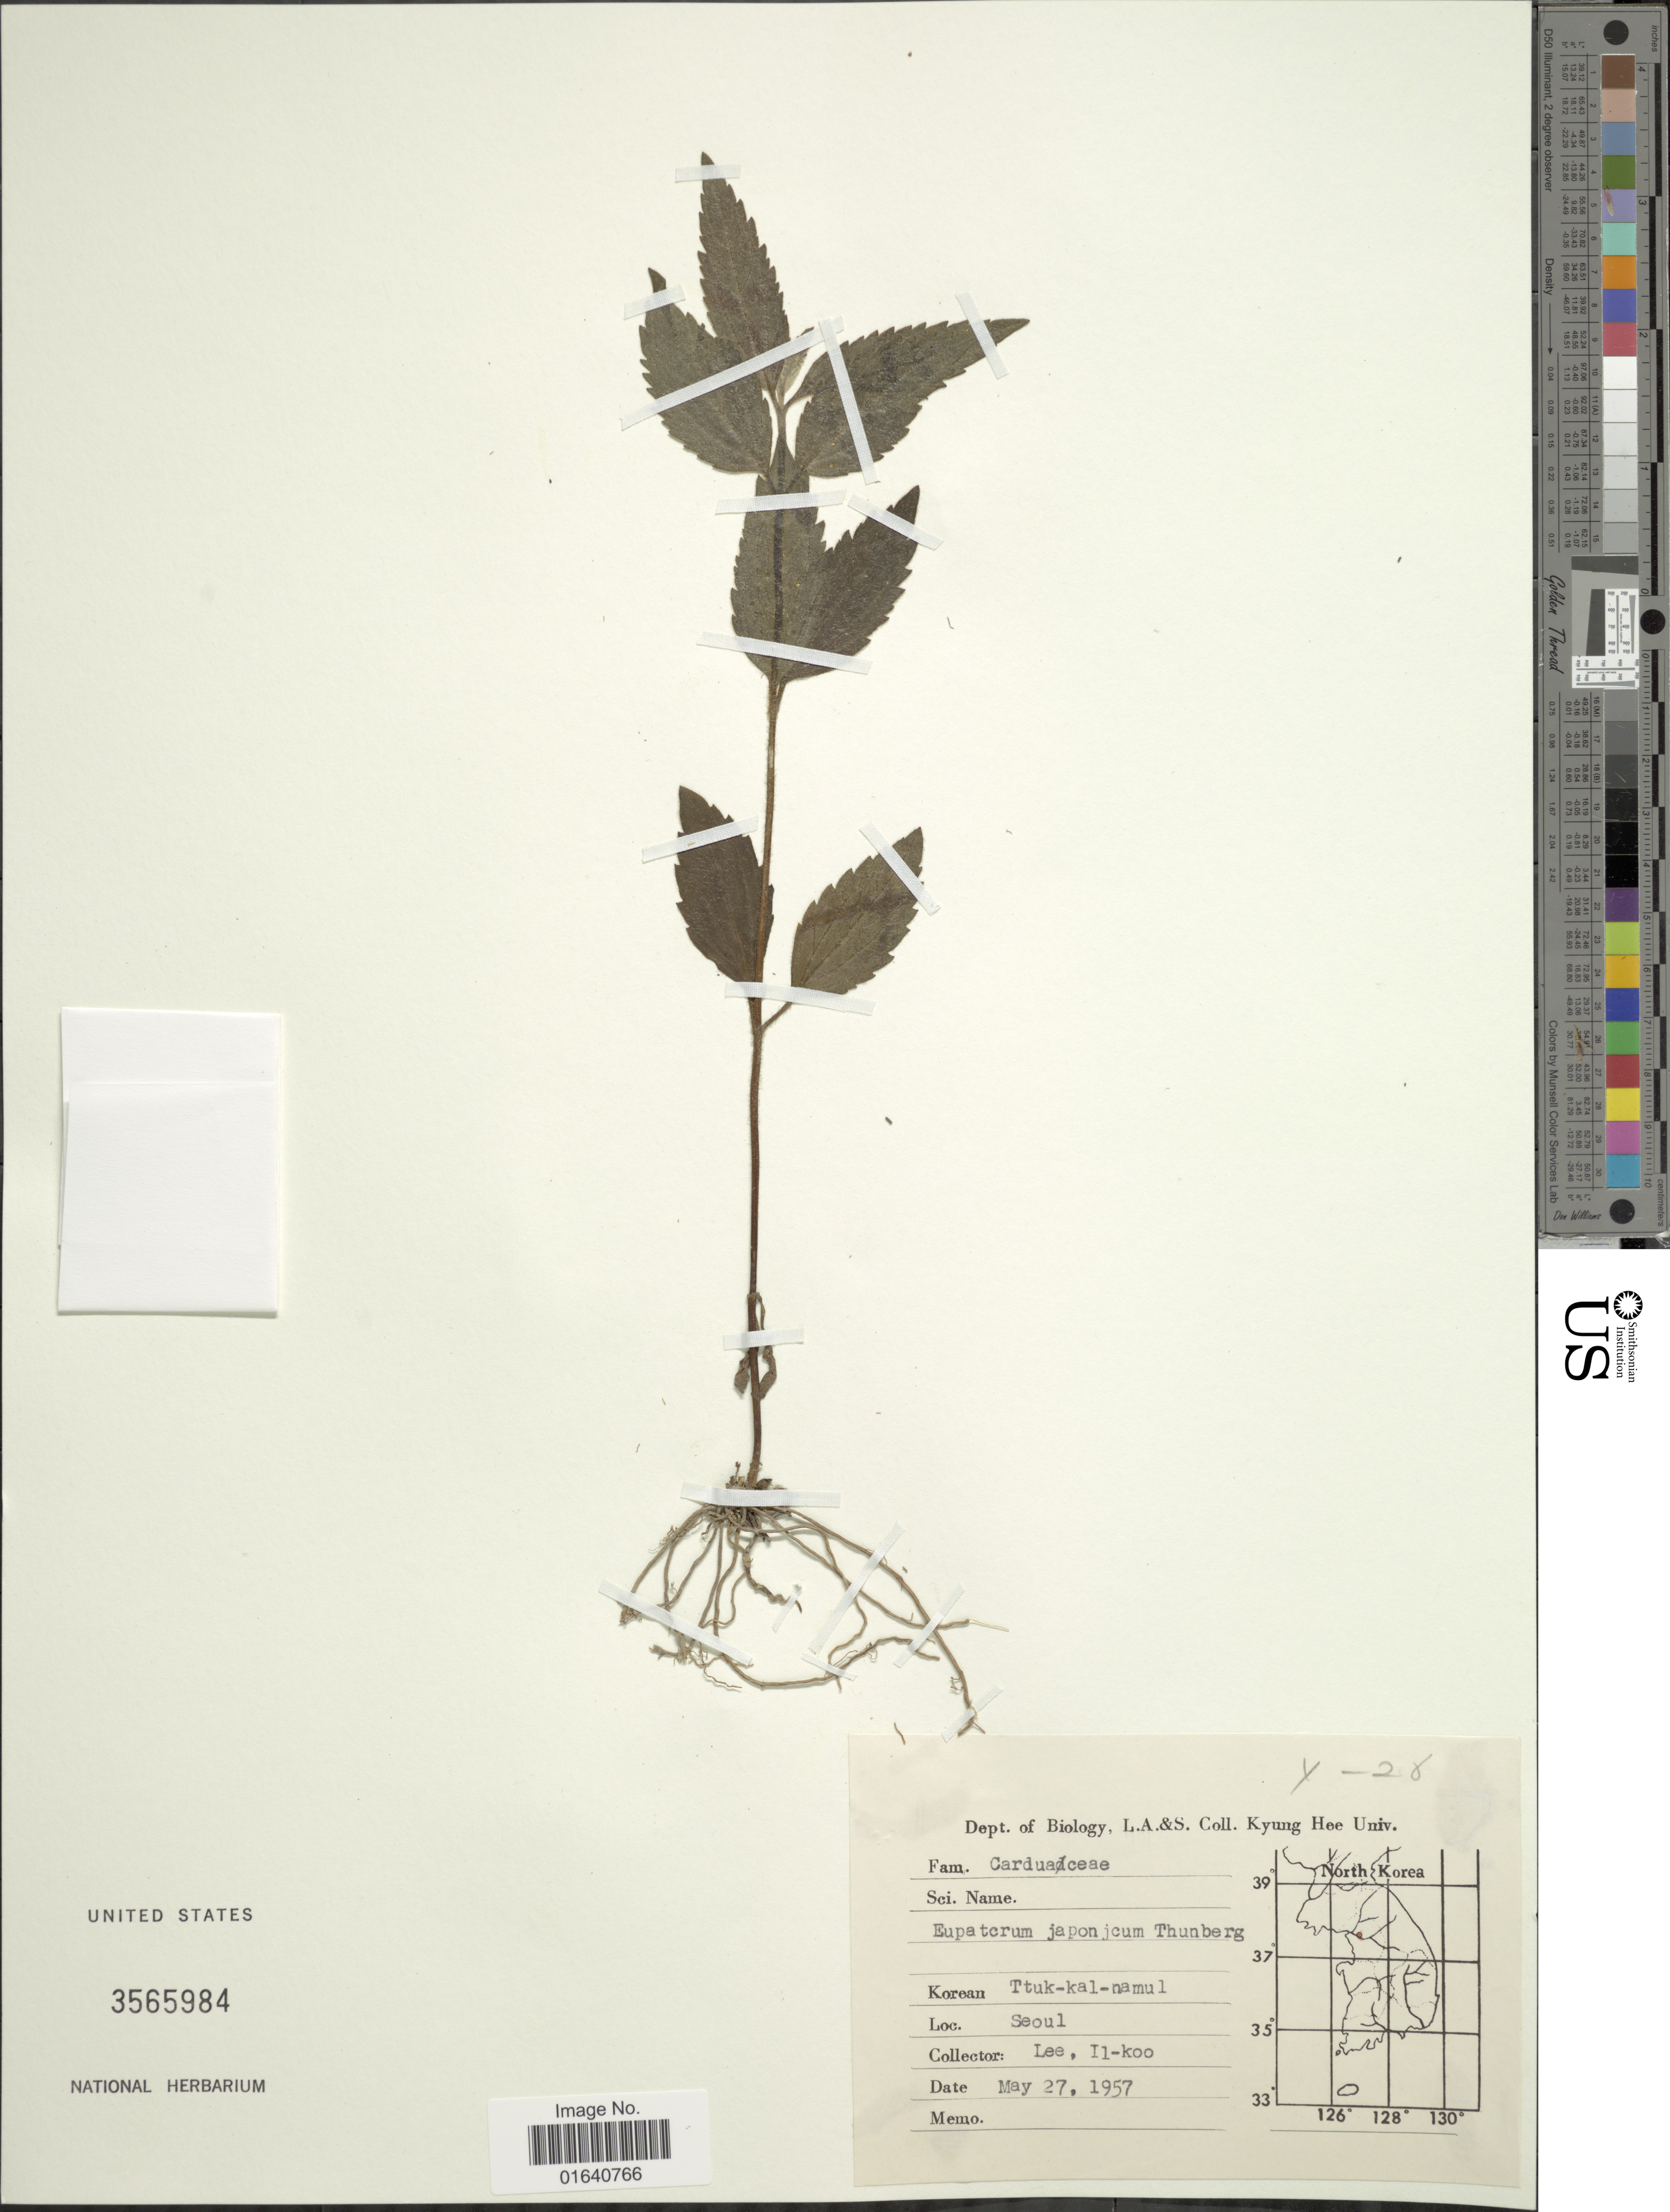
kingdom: Plantae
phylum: Tracheophyta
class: Magnoliopsida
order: Asterales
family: Asteraceae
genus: Eupatorium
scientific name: Eupatorium japonicum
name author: Thunb.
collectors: Il-Ko Lee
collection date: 1957-05-27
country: North Korea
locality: Korean TTuk-kal-namul, Seoul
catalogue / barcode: US 3565984